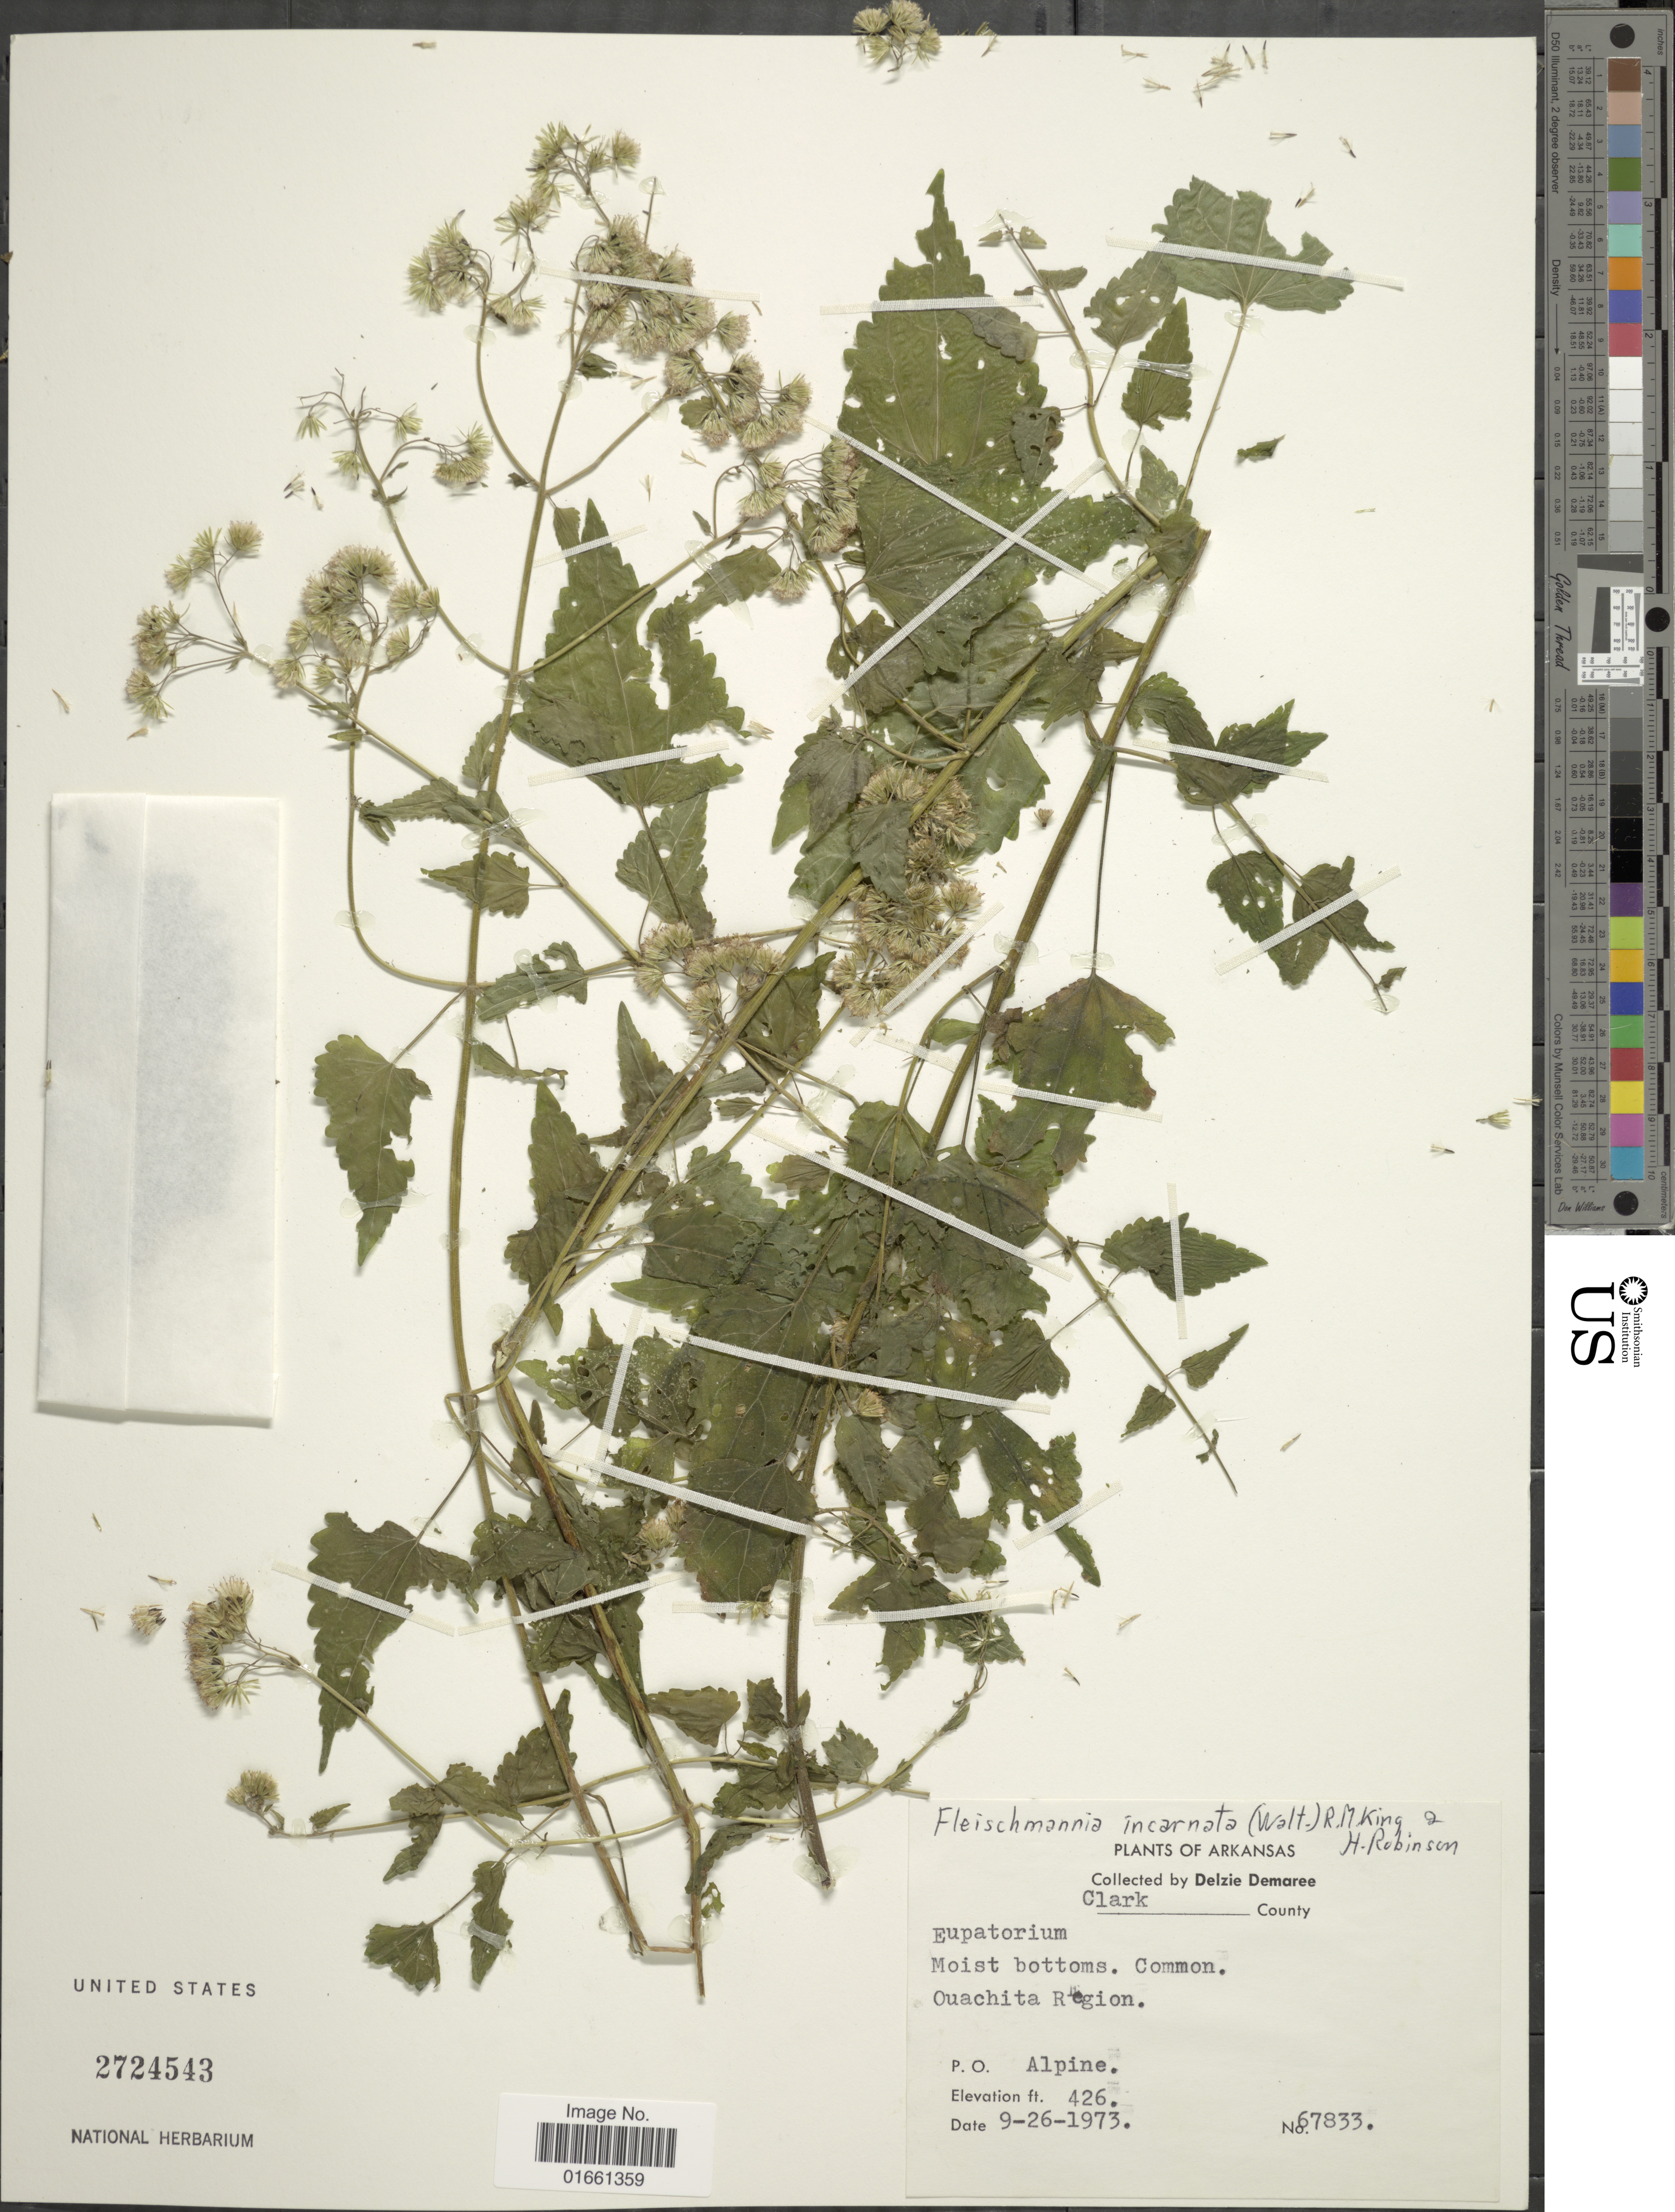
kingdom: Plantae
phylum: Tracheophyta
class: Magnoliopsida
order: Asterales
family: Asteraceae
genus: Fleischmannia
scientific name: Fleischmannia incarnata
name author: (Walter) R.M. King & H. Rob.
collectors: D. Demaree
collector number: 67833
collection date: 1973-09-26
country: United States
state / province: Arkansas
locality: Clark County, Ouachita Region.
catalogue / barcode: US 2724543